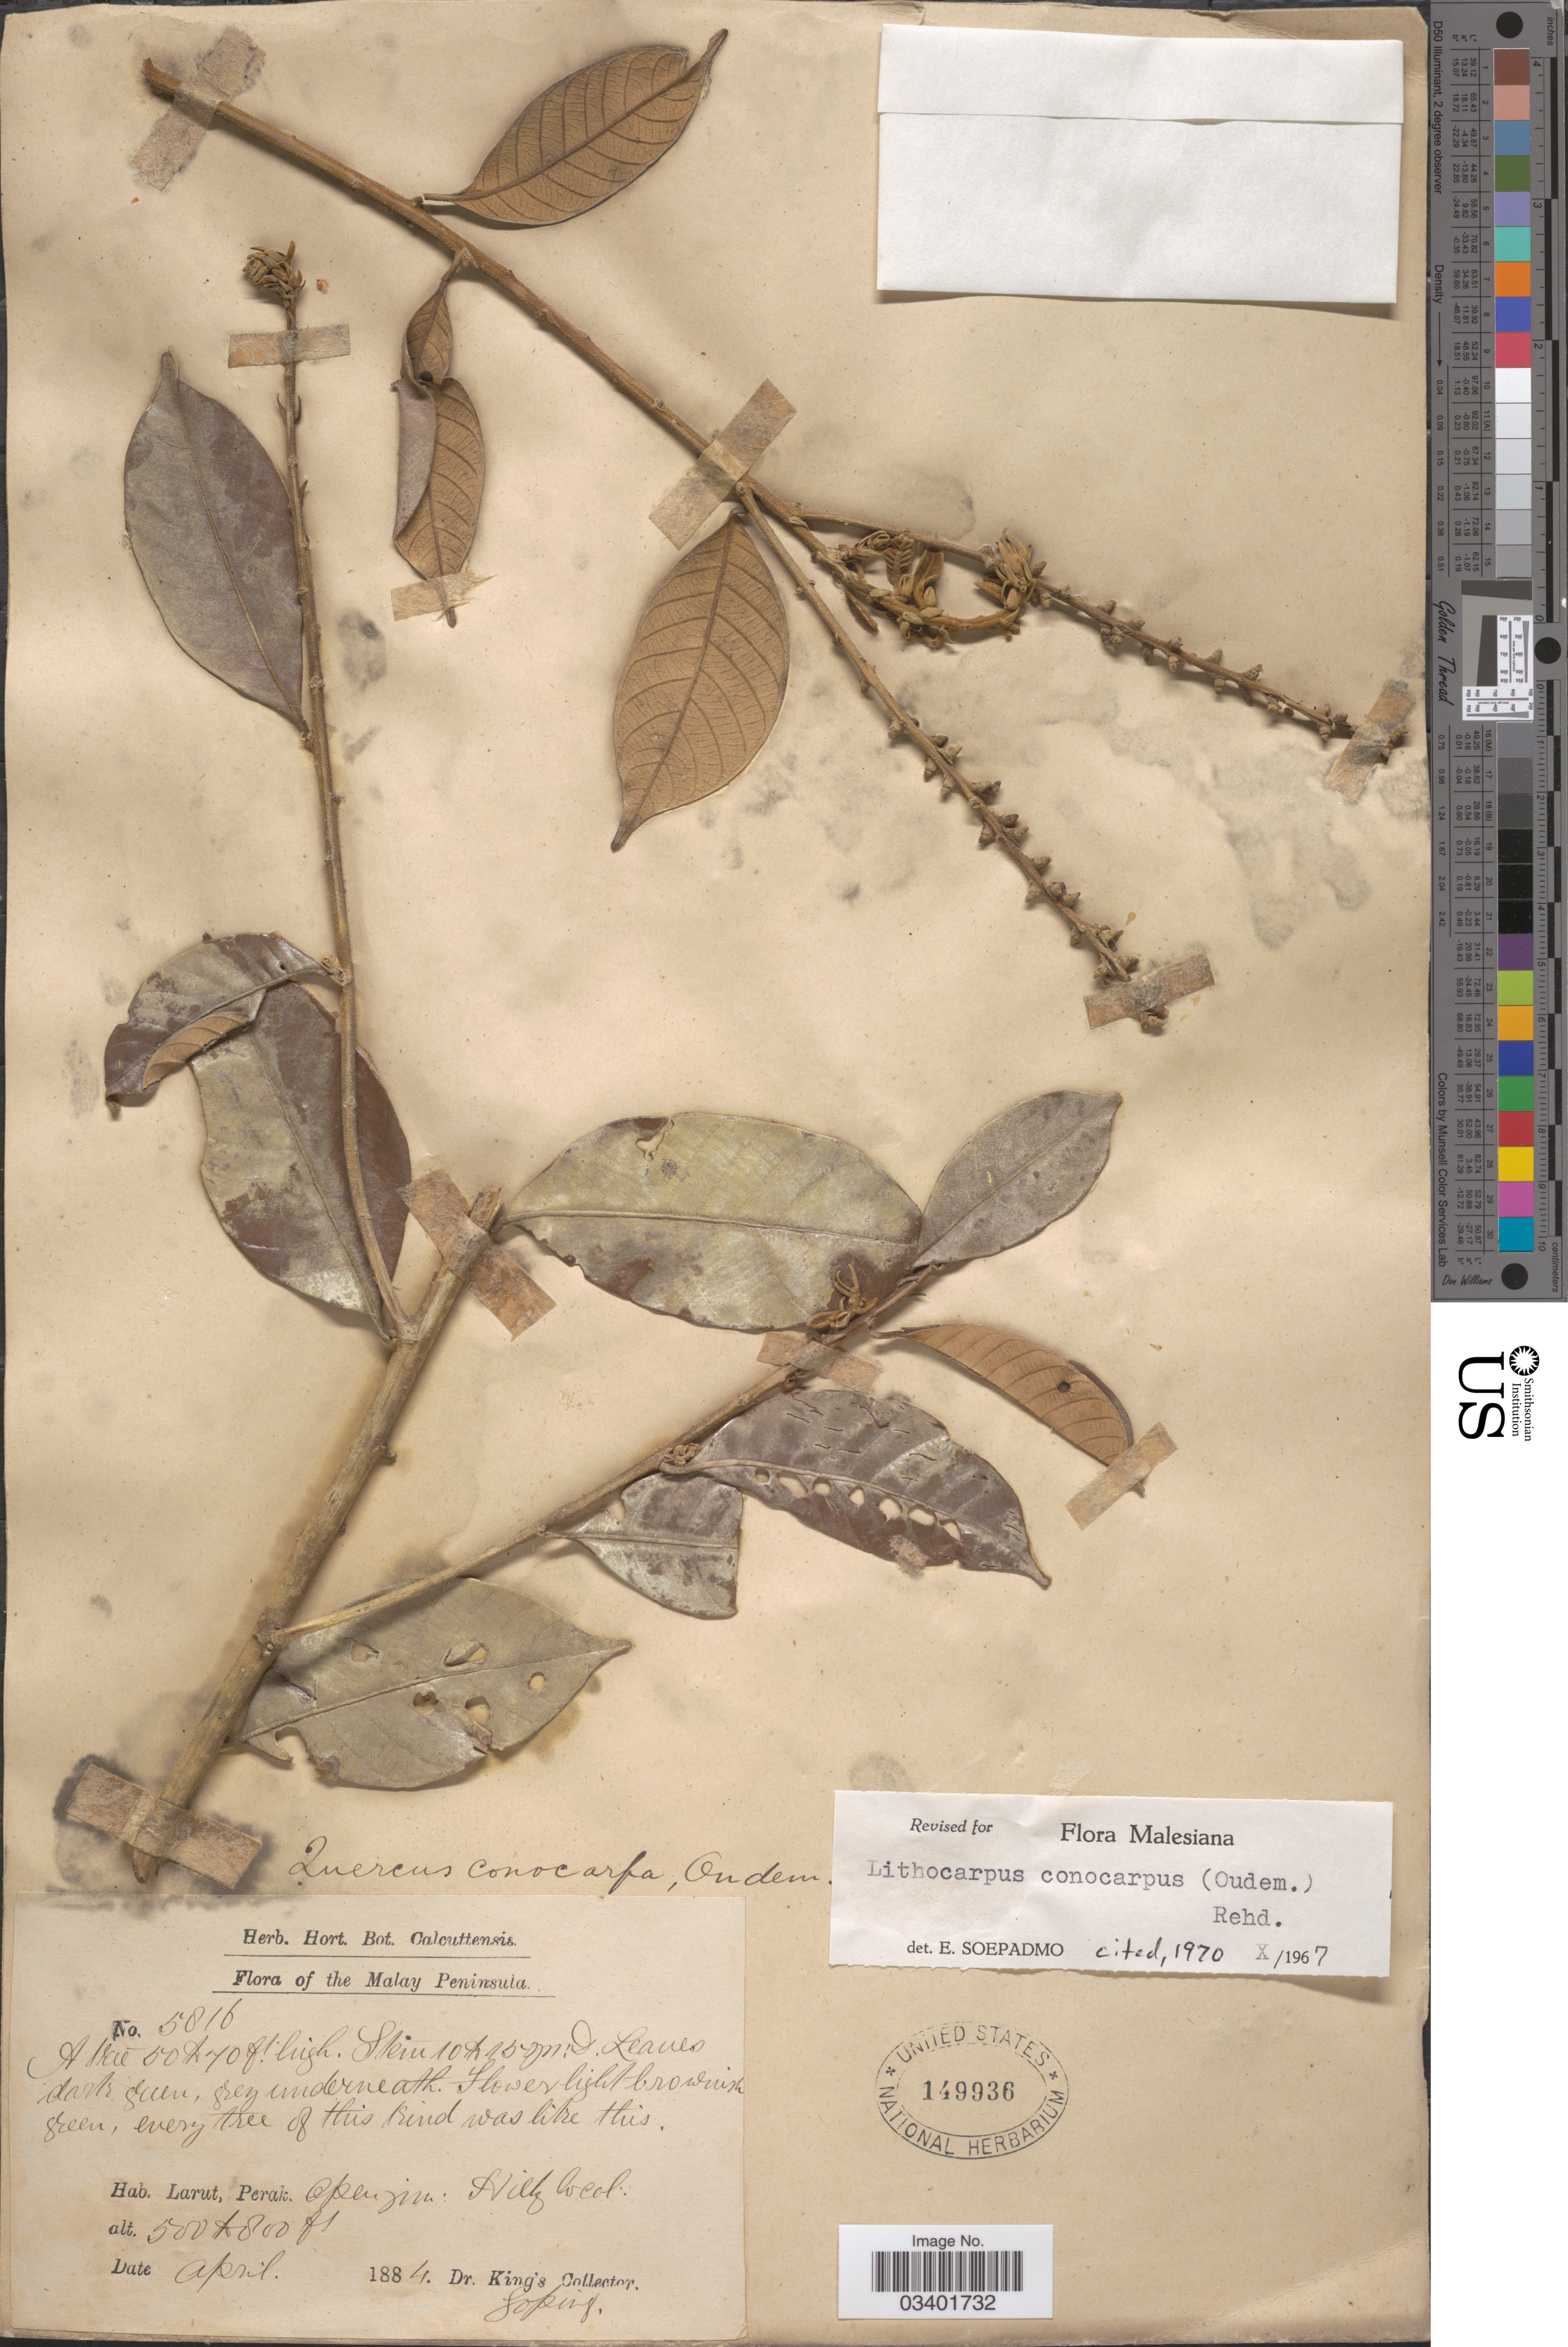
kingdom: Plantae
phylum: Tracheophyta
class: Magnoliopsida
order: Fagales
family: Fagaceae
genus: Lithocarpus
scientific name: Lithocarpus conocarpus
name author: (Oudem.) Rehder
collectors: Dr. King's collector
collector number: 5816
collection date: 1884-04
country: Malaysia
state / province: Perak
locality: The Malay Peninsula. Larut.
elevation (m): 152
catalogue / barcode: US 149936